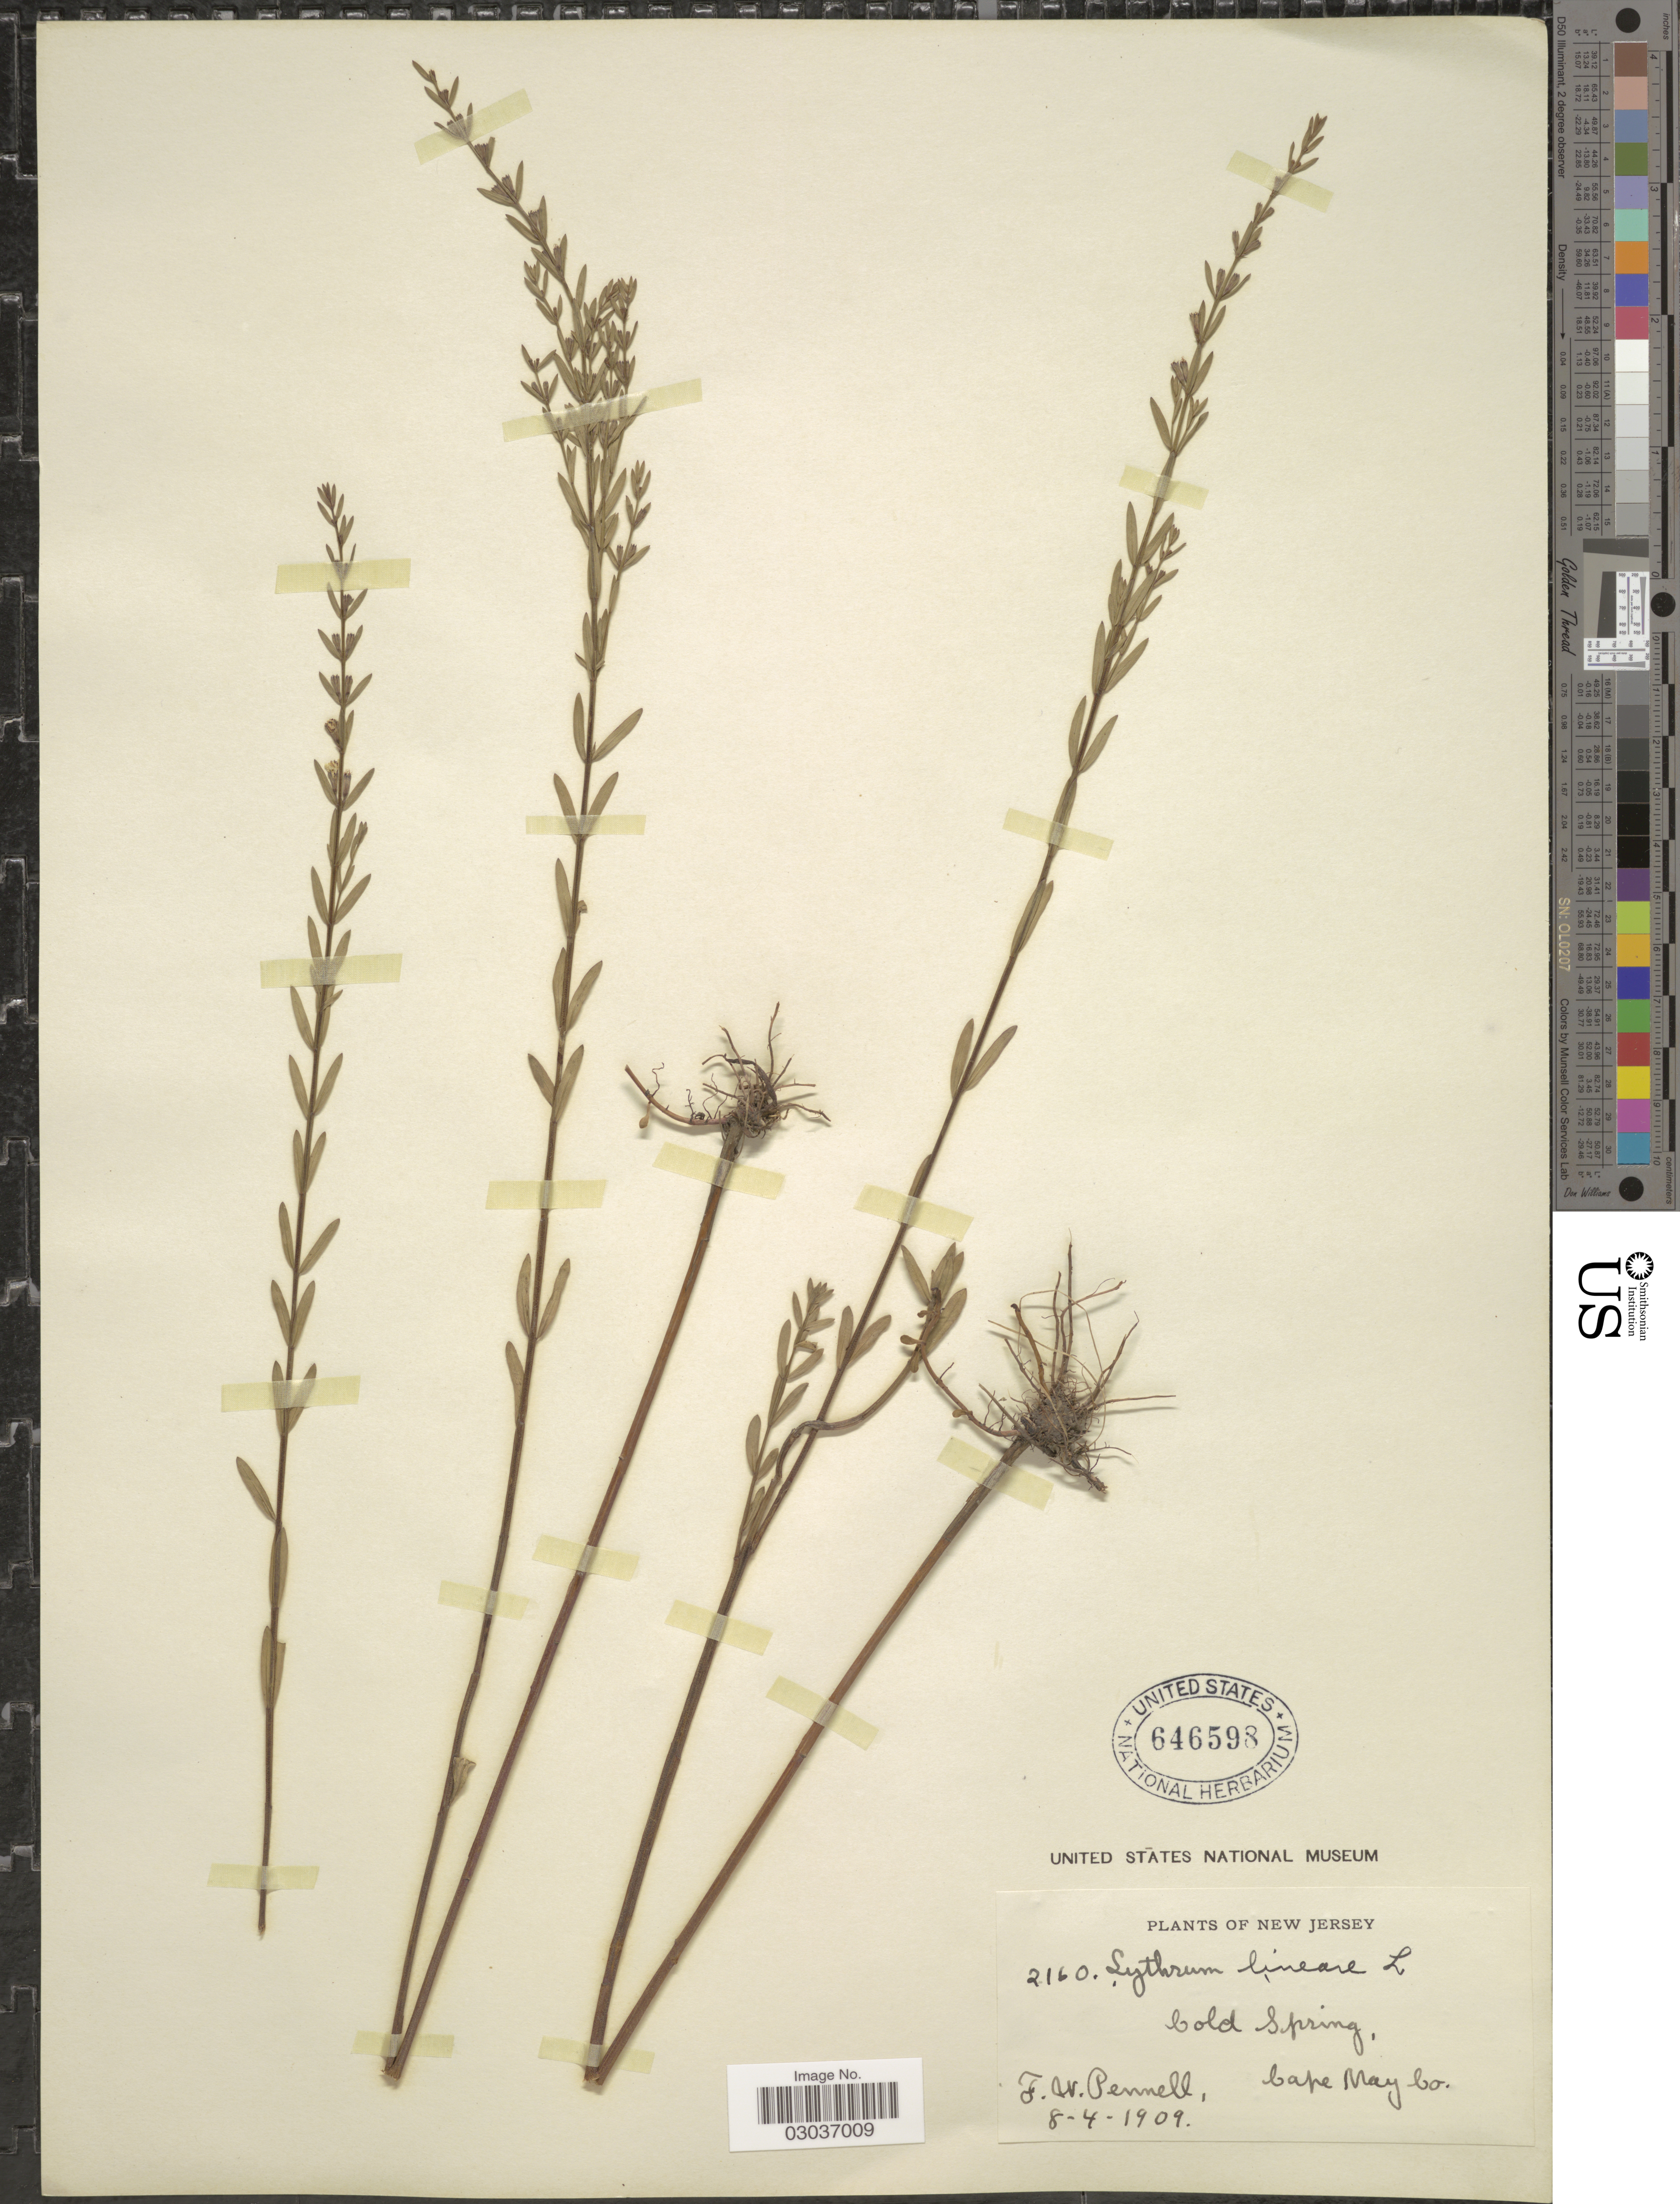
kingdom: Plantae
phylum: Tracheophyta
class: Magnoliopsida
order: Myrtales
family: Lythraceae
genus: Lythrum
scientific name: Lythrum lineare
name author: L.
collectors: F. W. Pennell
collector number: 2160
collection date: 1909-04-08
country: United States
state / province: New Jersey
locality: Cold Spring, Cape May Co.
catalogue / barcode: US 646598